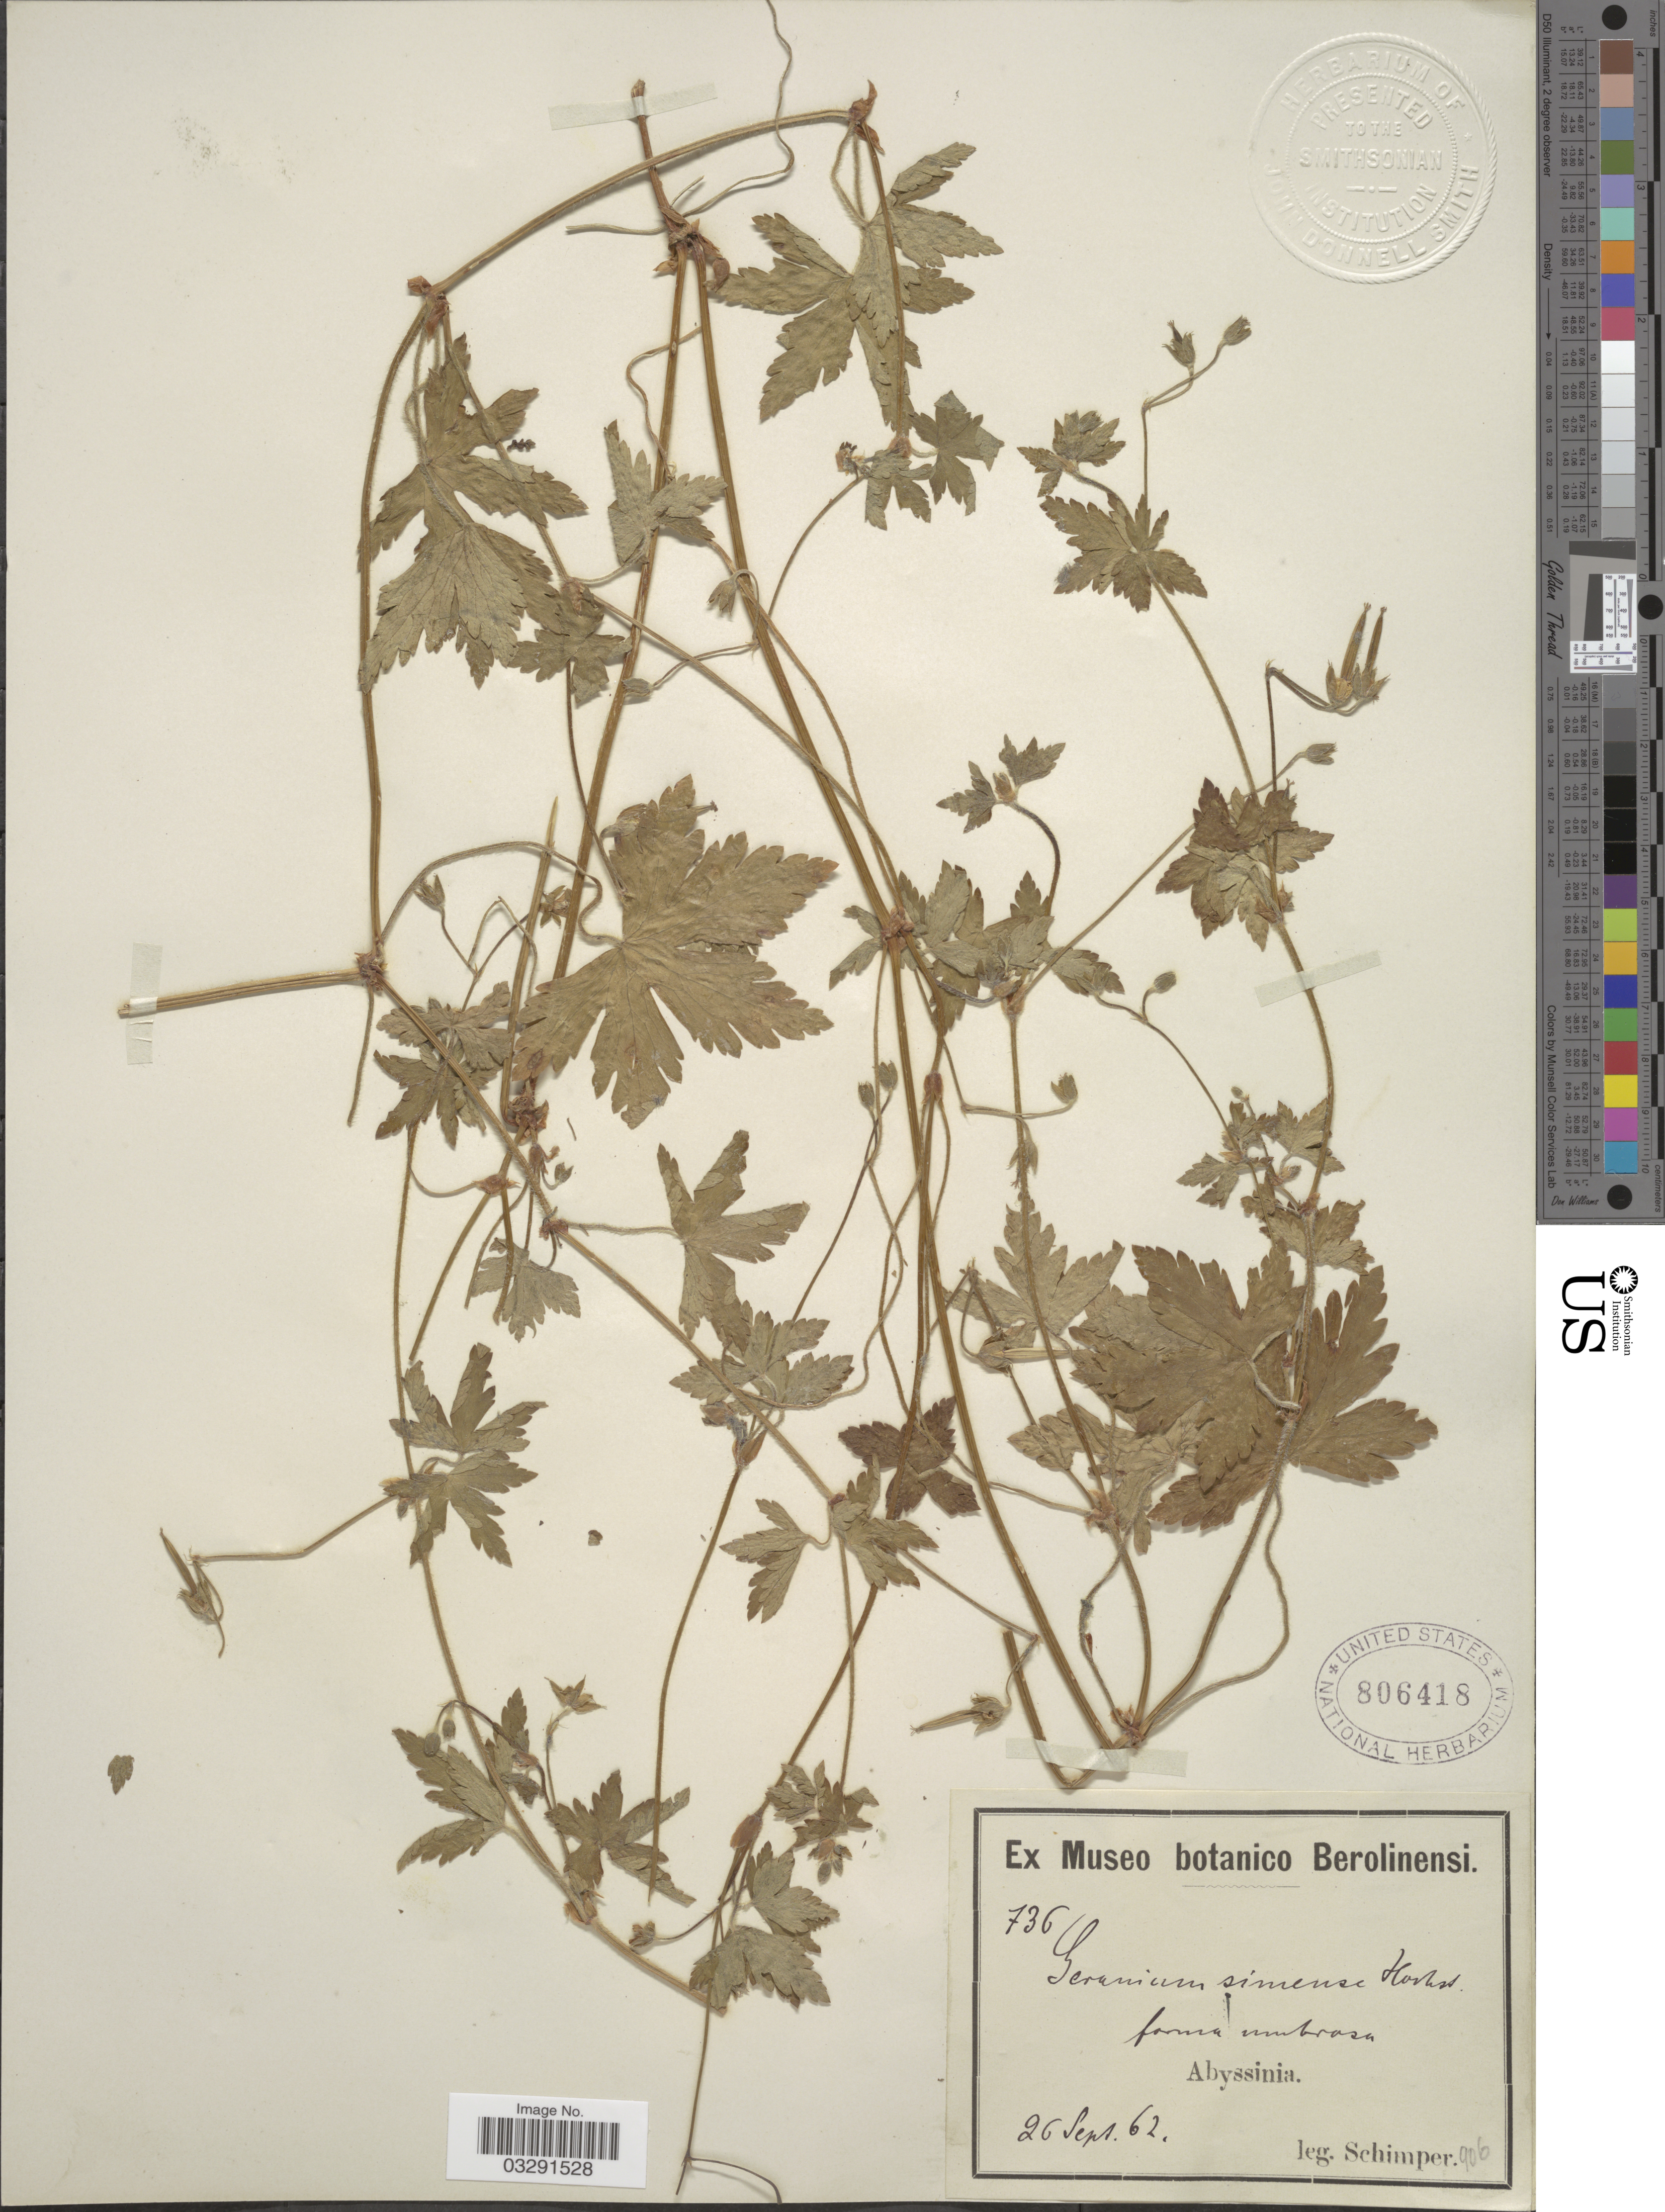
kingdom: Plantae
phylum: Tracheophyta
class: Magnoliopsida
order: Geraniales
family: Geraniaceae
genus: Geranium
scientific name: Geranium arabicum subsp. arabicum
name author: Forssk.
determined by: Aedo, C.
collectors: -. Schimper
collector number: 736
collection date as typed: Transcribed d/m/y: 26/9/62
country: Ethiopia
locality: Abyssinia.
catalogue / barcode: US 806418